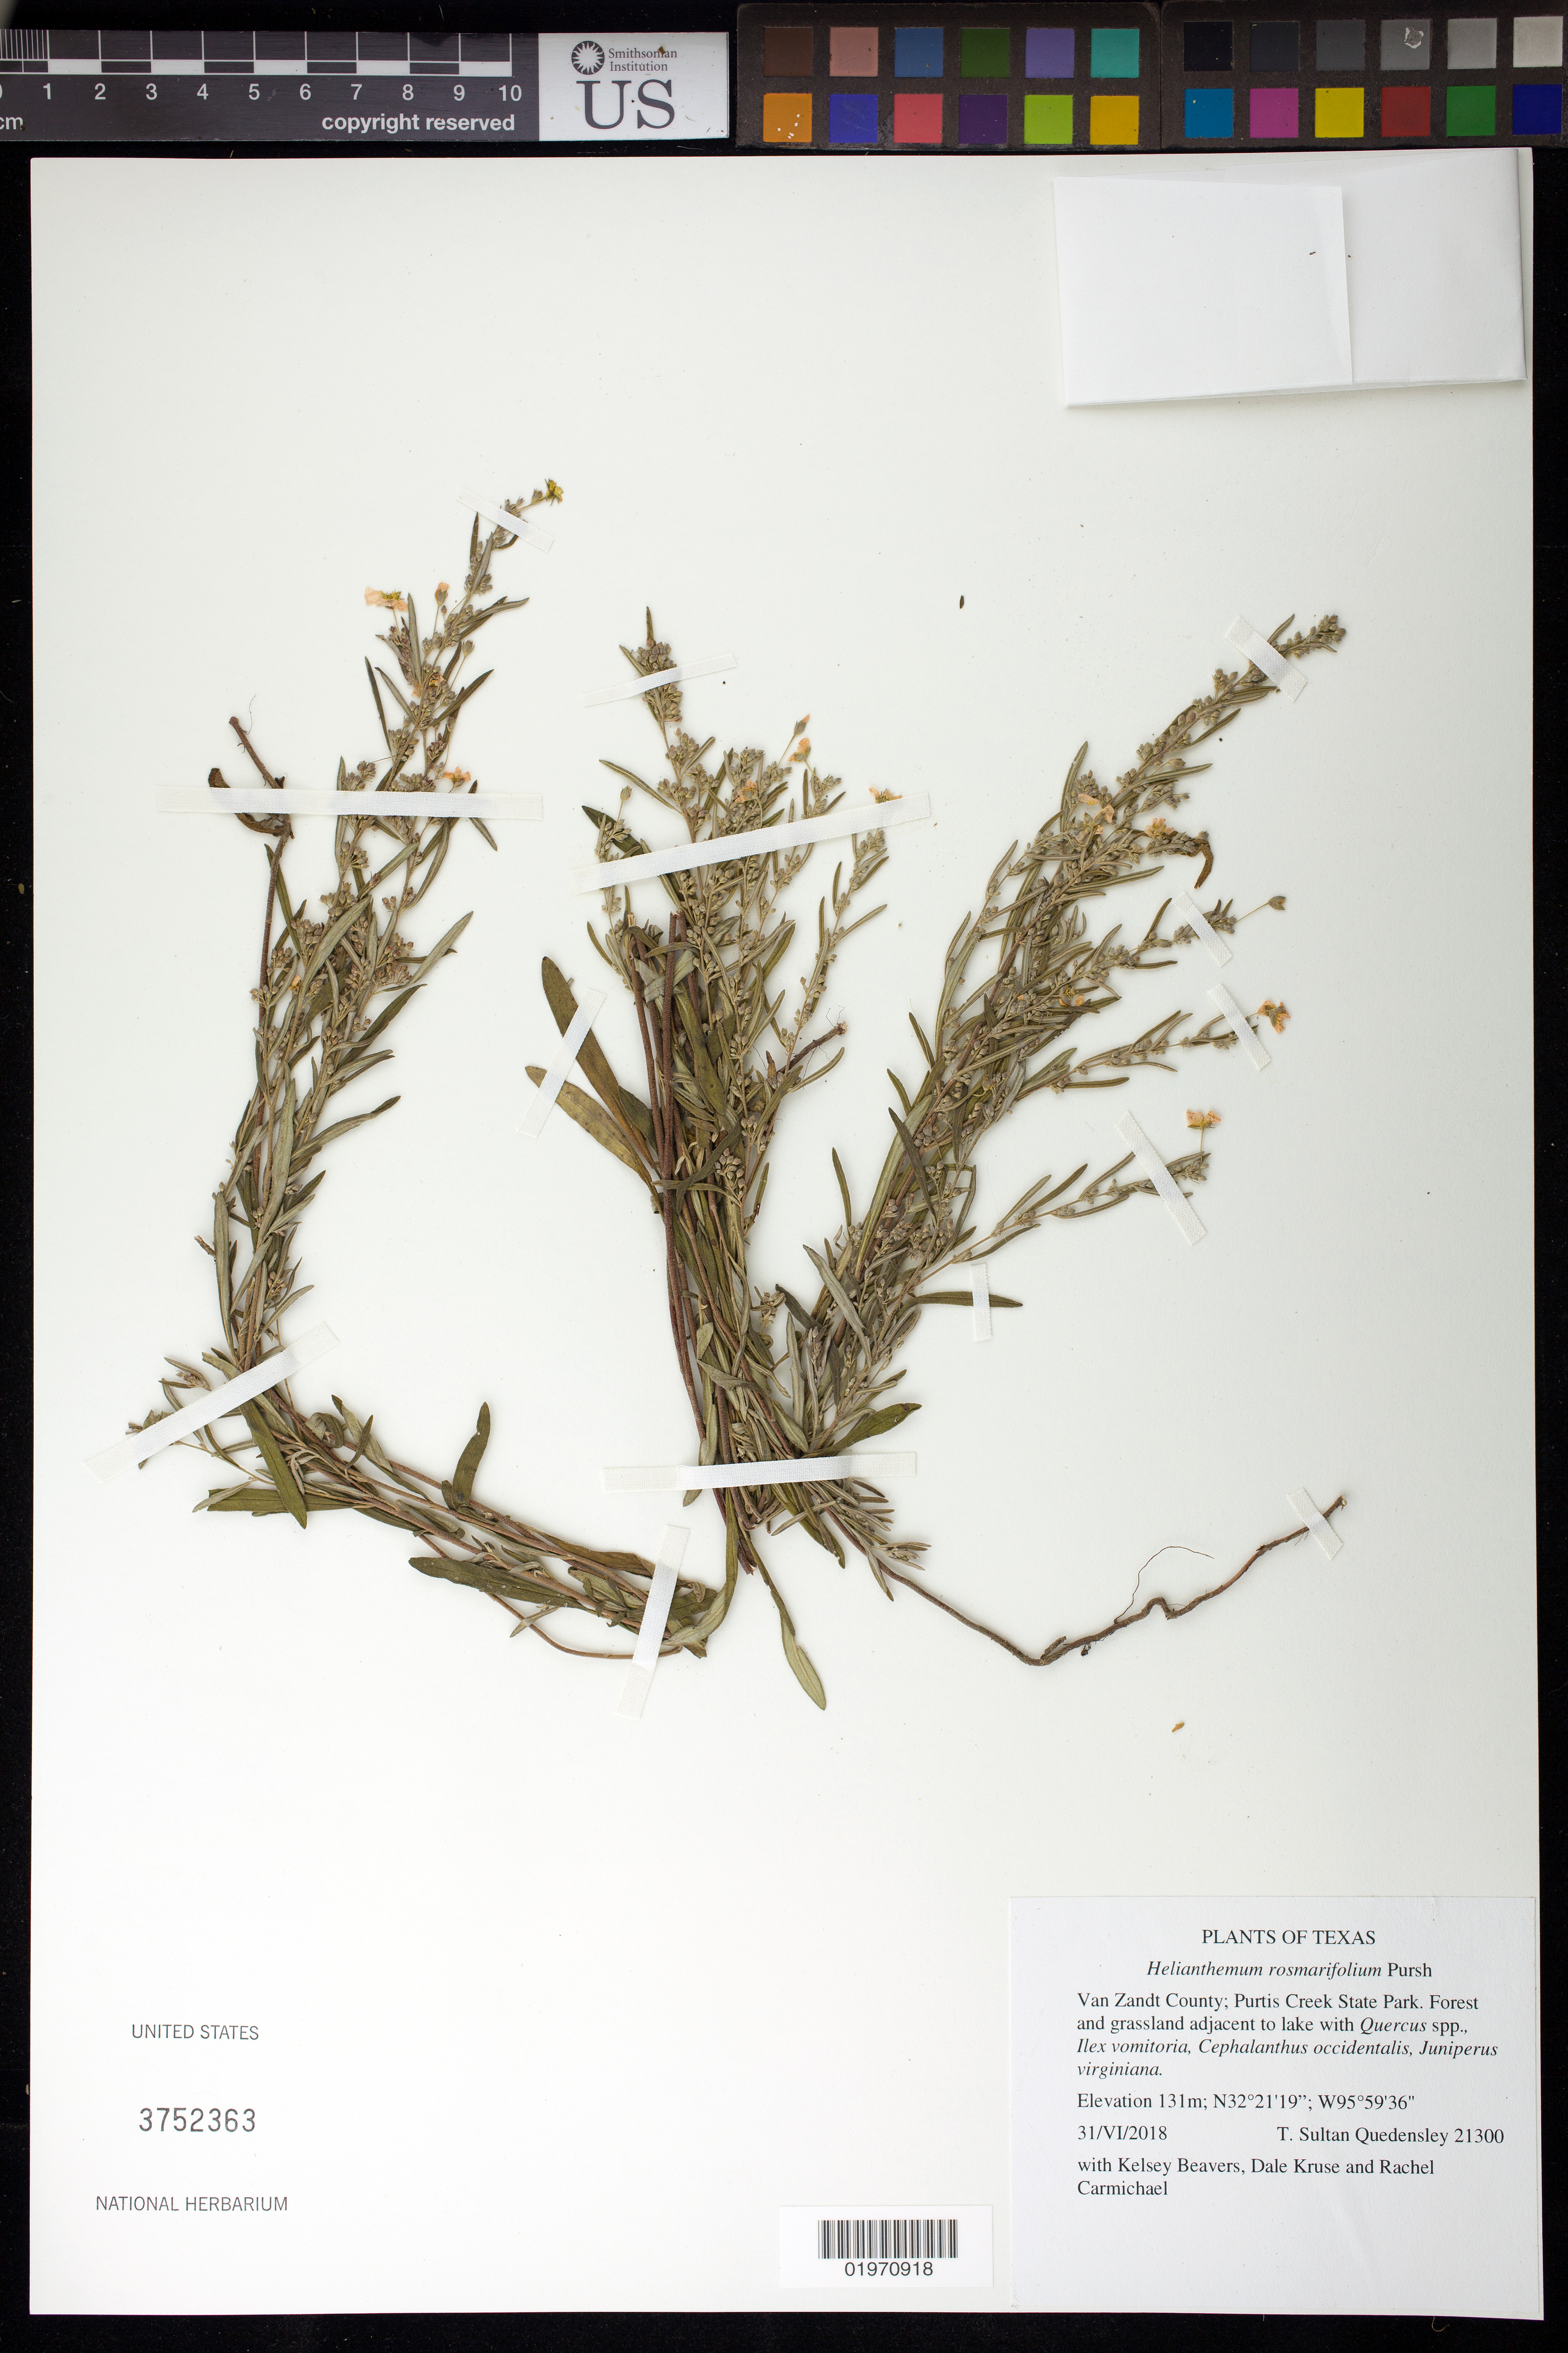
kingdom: Plantae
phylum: Tracheophyta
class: Magnoliopsida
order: Malvales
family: Cistaceae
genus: Helianthemum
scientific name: Helianthemum rosmarinifolium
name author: Pursh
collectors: T. S. Quedensley, K. Beavers, D. Kruse & R. Carmichael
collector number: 21300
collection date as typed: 30 Jun 2018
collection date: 2018-06-30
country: United States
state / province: Texas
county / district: Van Zaudt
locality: Purtis Creek State Park.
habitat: Forest and grassland adjacent to lake with Quercus spp., Ilex vomitoria, Cephalanthus occidentalis, Juniperus virginiana.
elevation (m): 131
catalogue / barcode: US 3752363